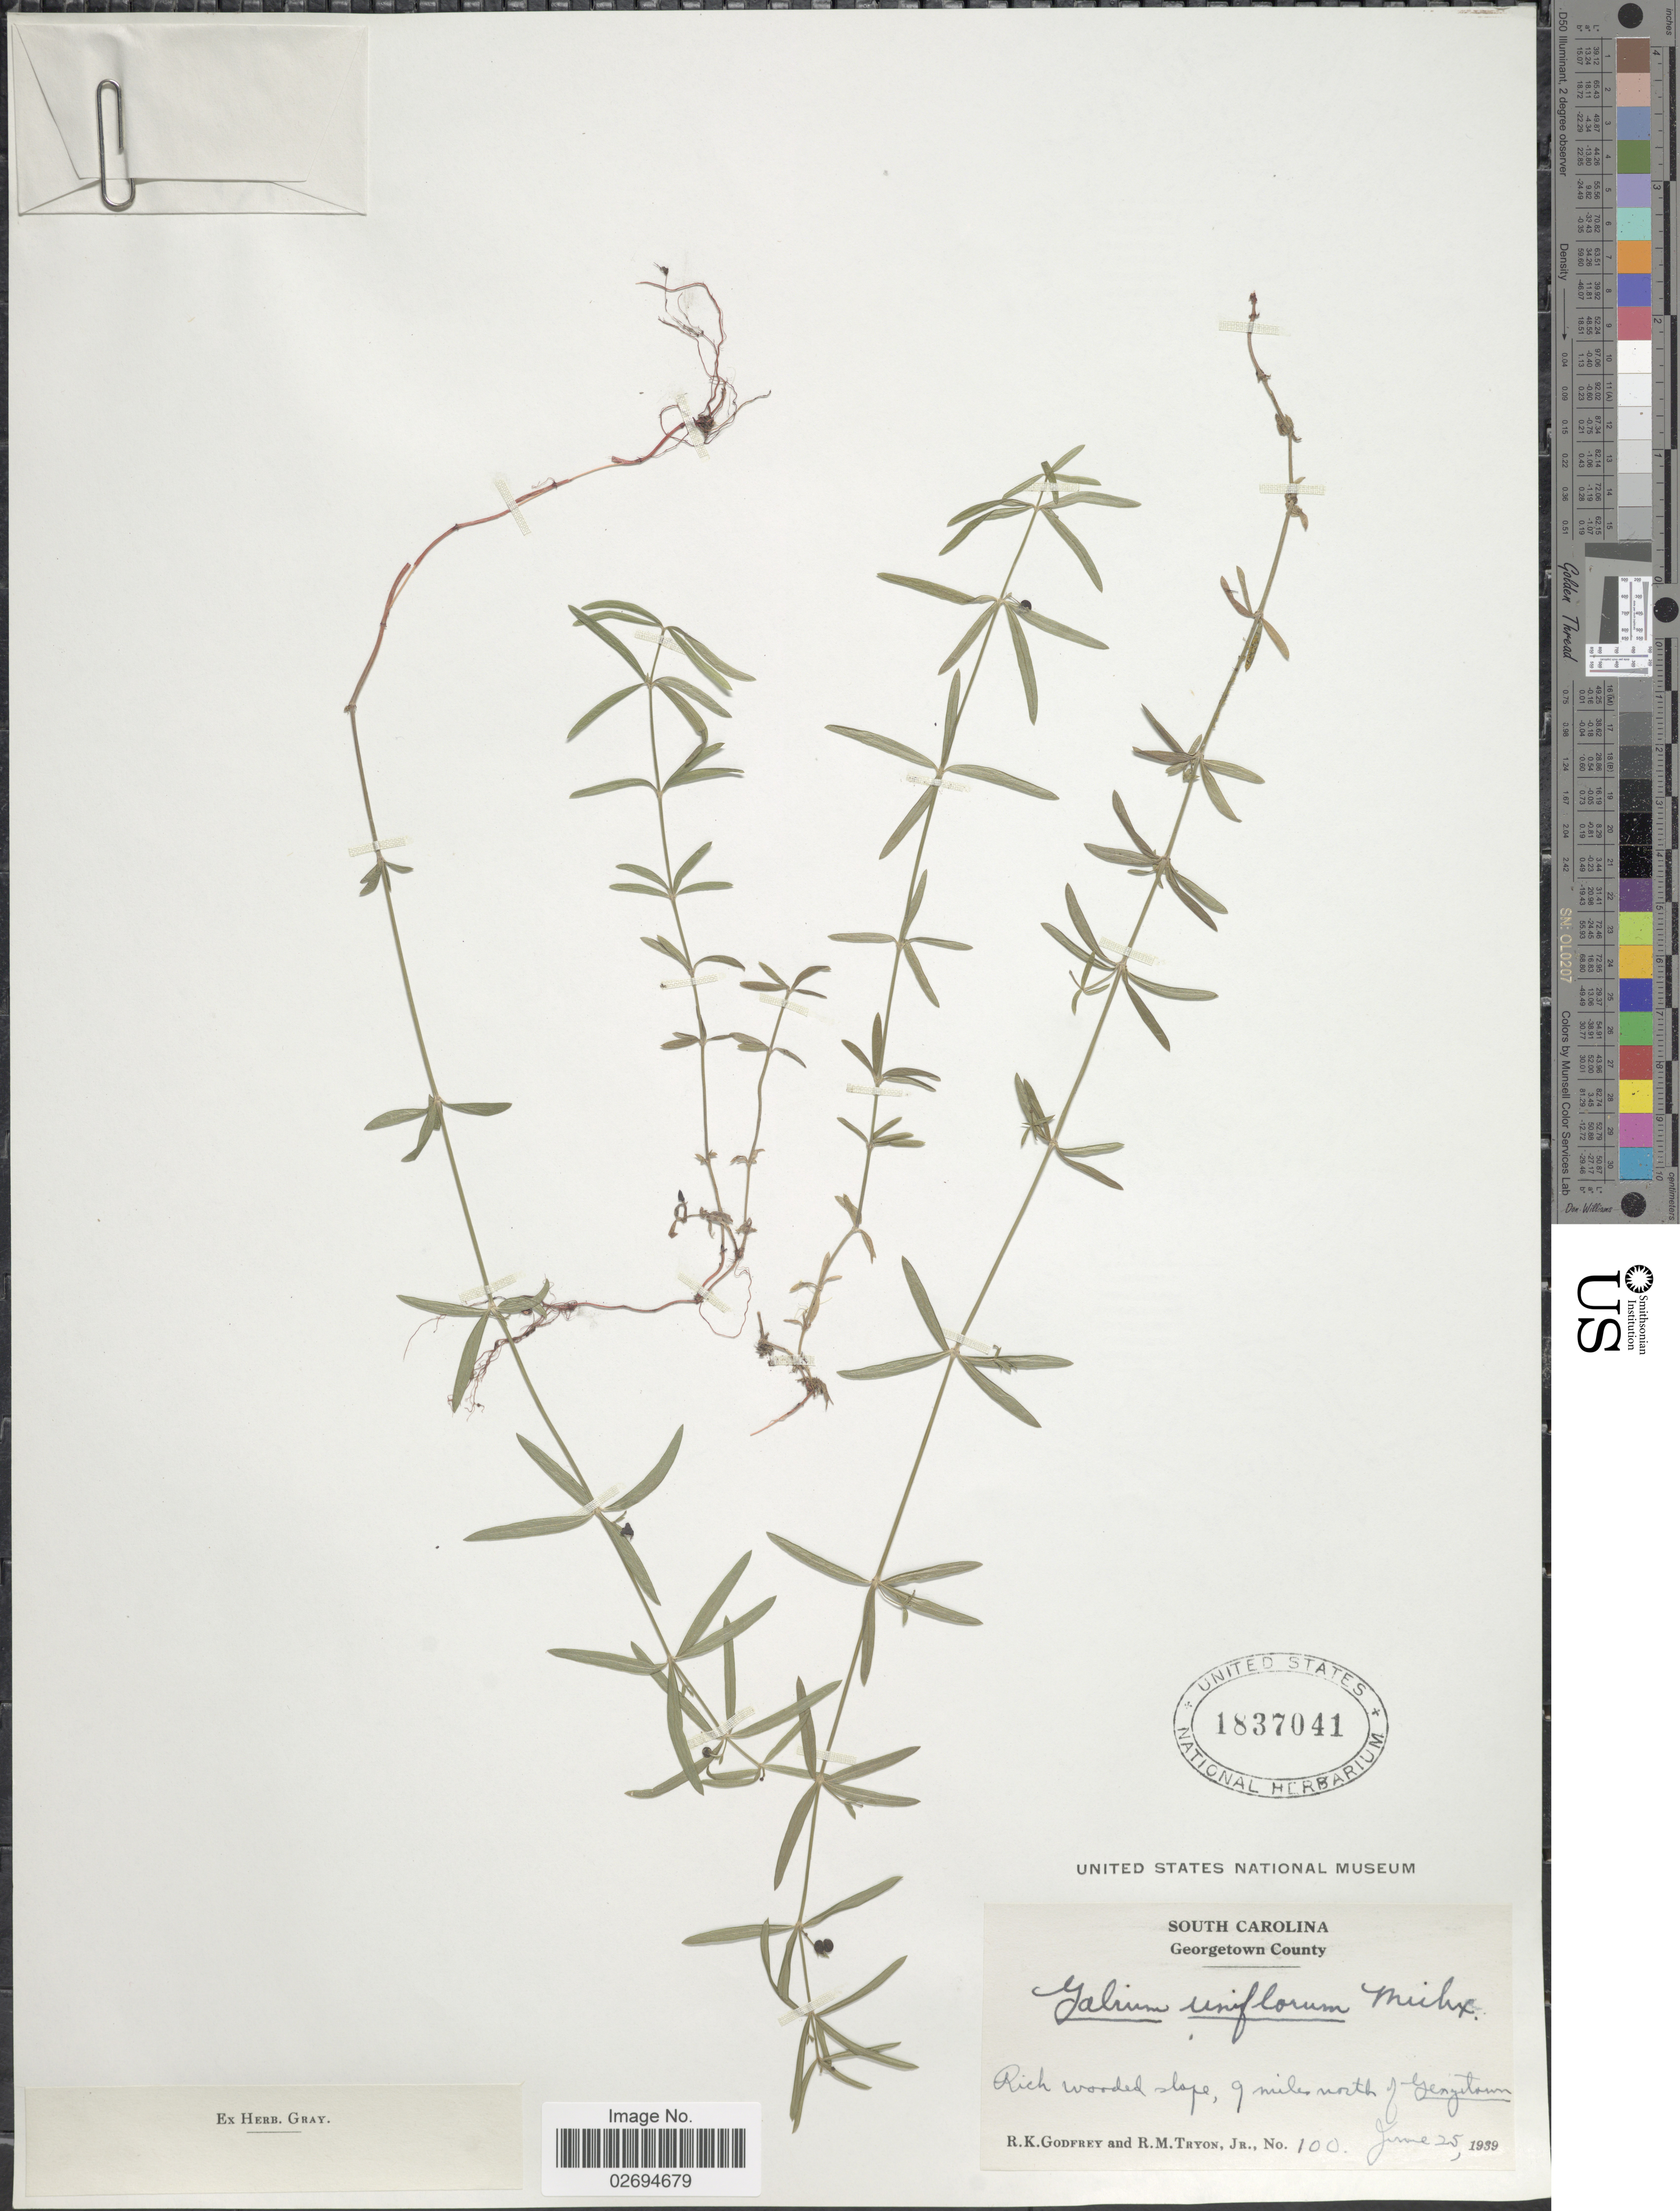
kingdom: Plantae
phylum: Tracheophyta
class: Magnoliopsida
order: Gentianales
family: Rubiaceae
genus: Galium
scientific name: Galium uniflorum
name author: Michx.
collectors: R. K. Godfrey & R. M. Tryon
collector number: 100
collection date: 1939-06-25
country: United States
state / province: South Carolina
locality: Georgetown County, Rich wooded slope, 9 miles north of Georgetown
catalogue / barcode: US 1837041